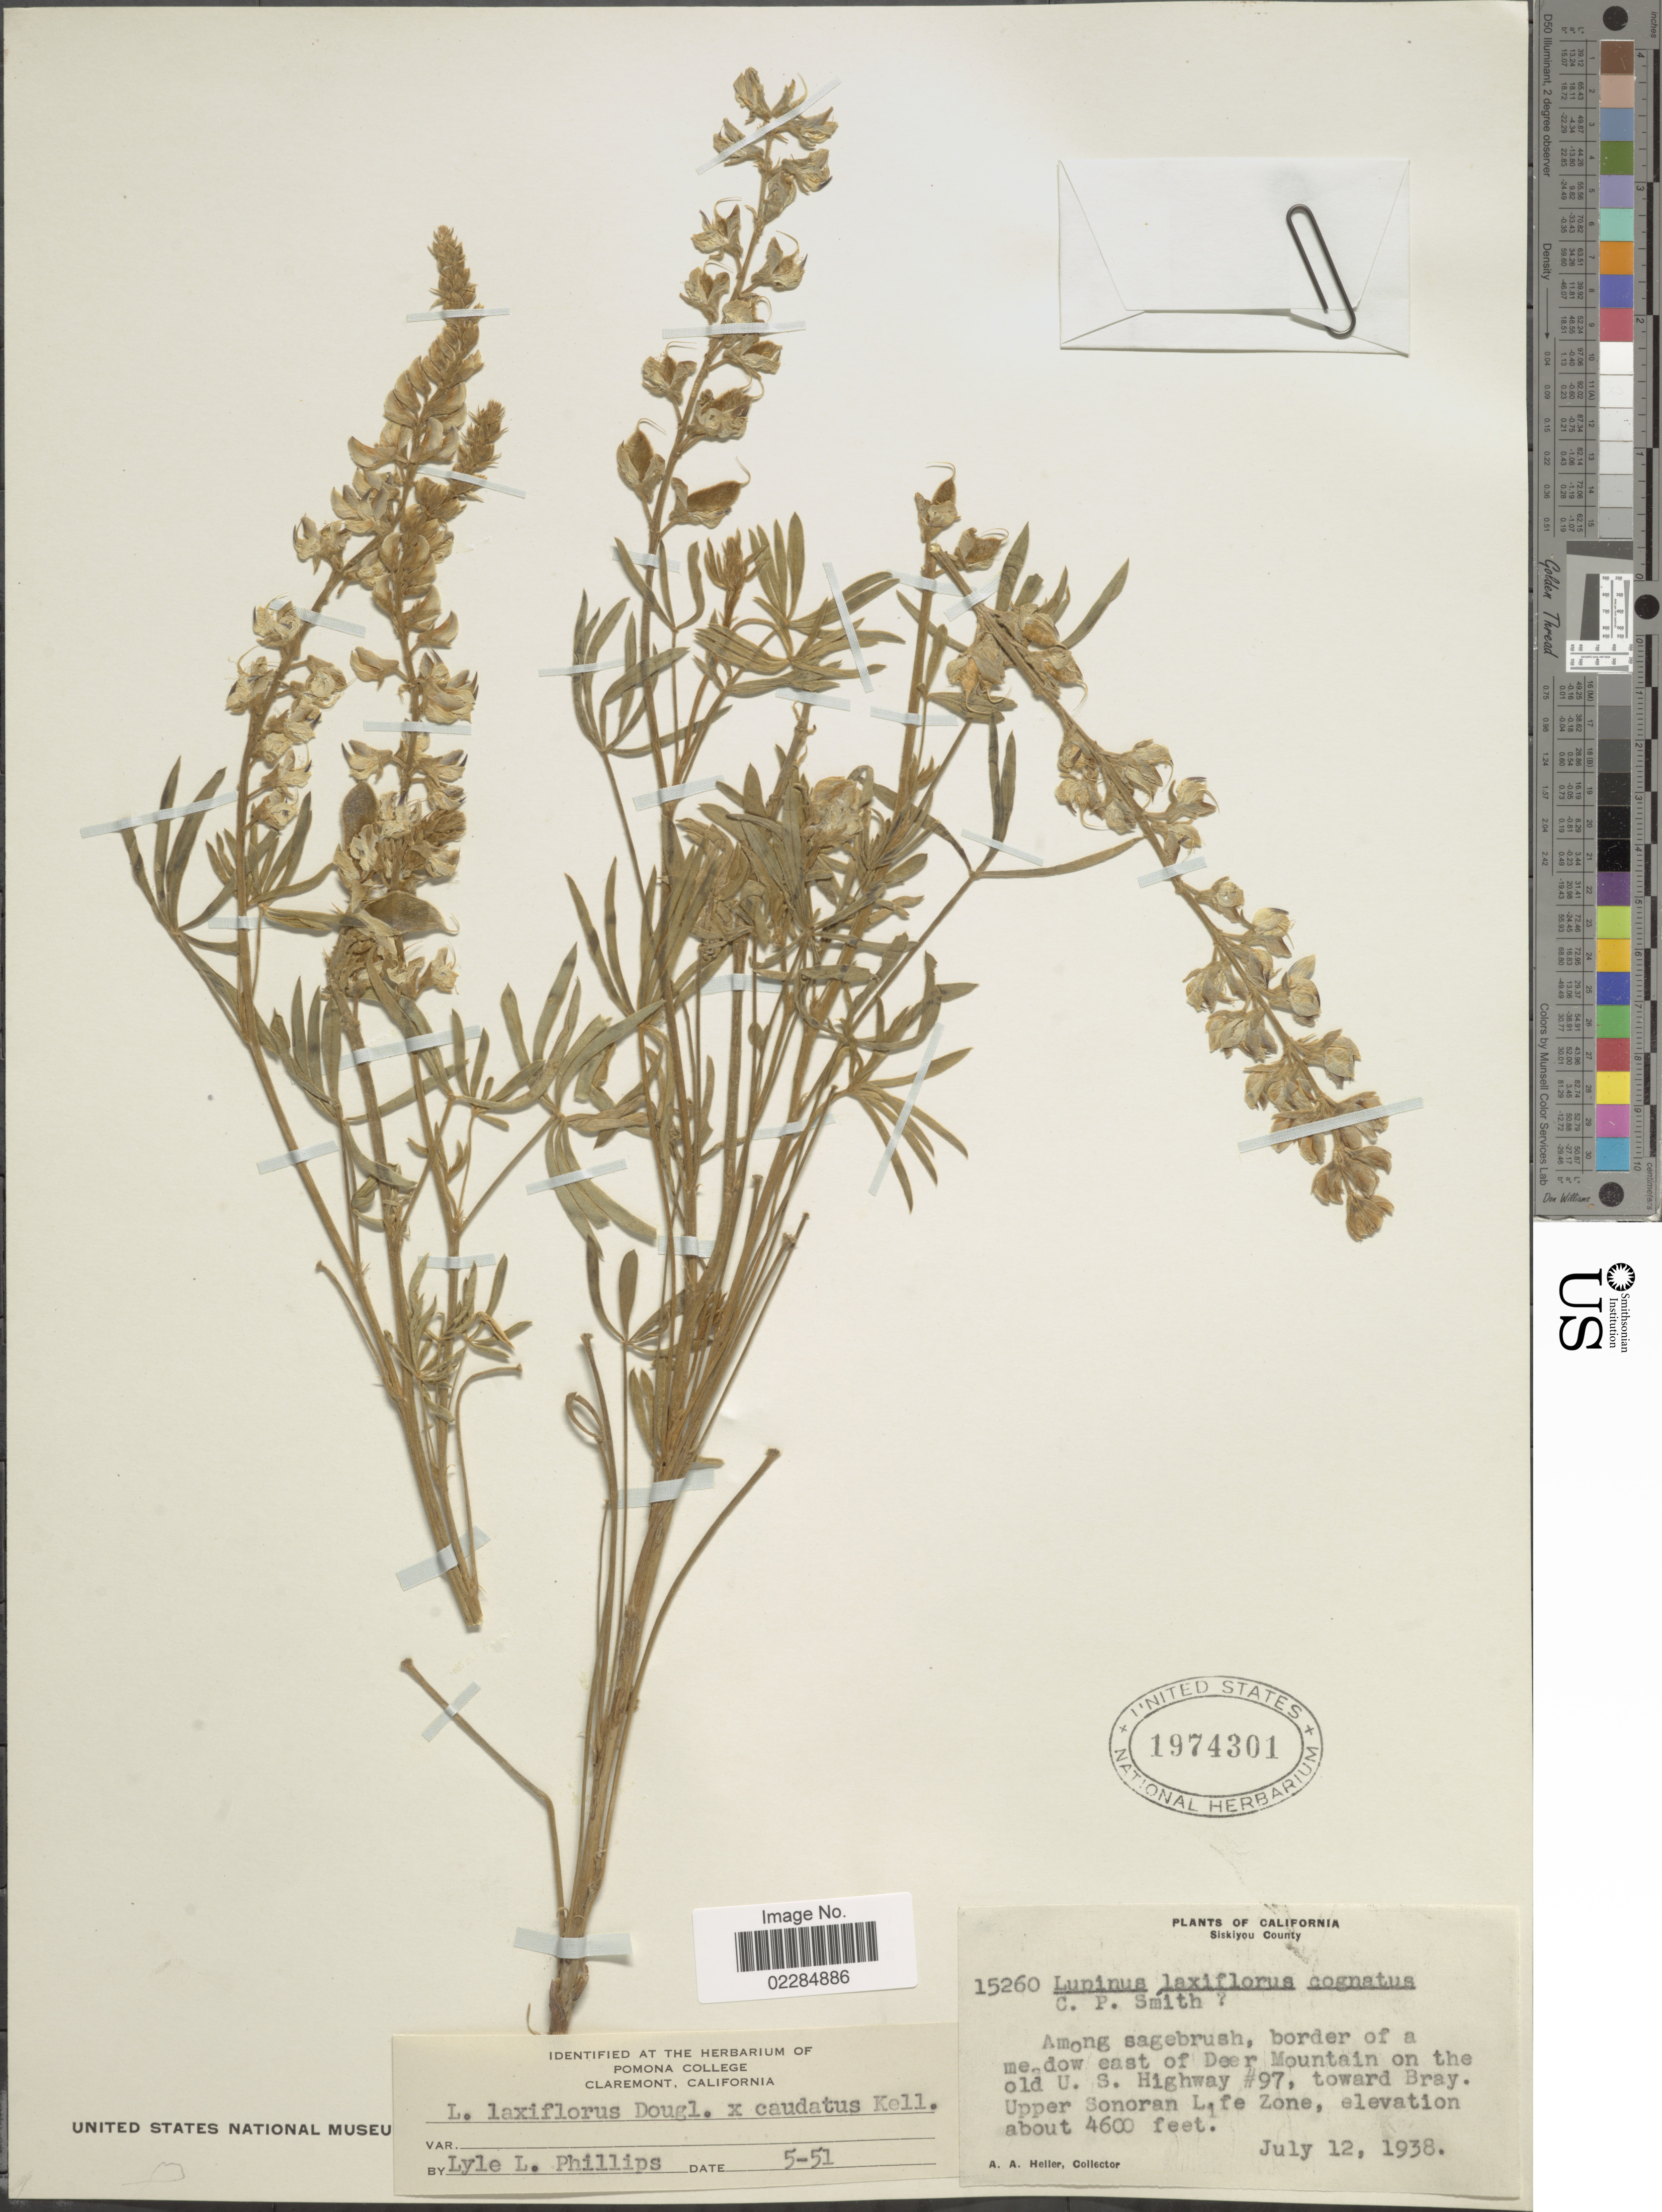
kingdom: Plantae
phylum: Tracheophyta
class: Magnoliopsida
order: Fabales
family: Fabaceae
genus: Lupinus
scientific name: Lupinus caudatus x L. laxiflorus Douglas ex Lindl.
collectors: A. A. Heller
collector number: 15260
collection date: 1938-07-12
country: United States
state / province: California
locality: East of Deer Mountain on the old U.S. Highway #97, toward Bray. Upper Sonoran Life Zone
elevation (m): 1402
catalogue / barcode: US 1974301